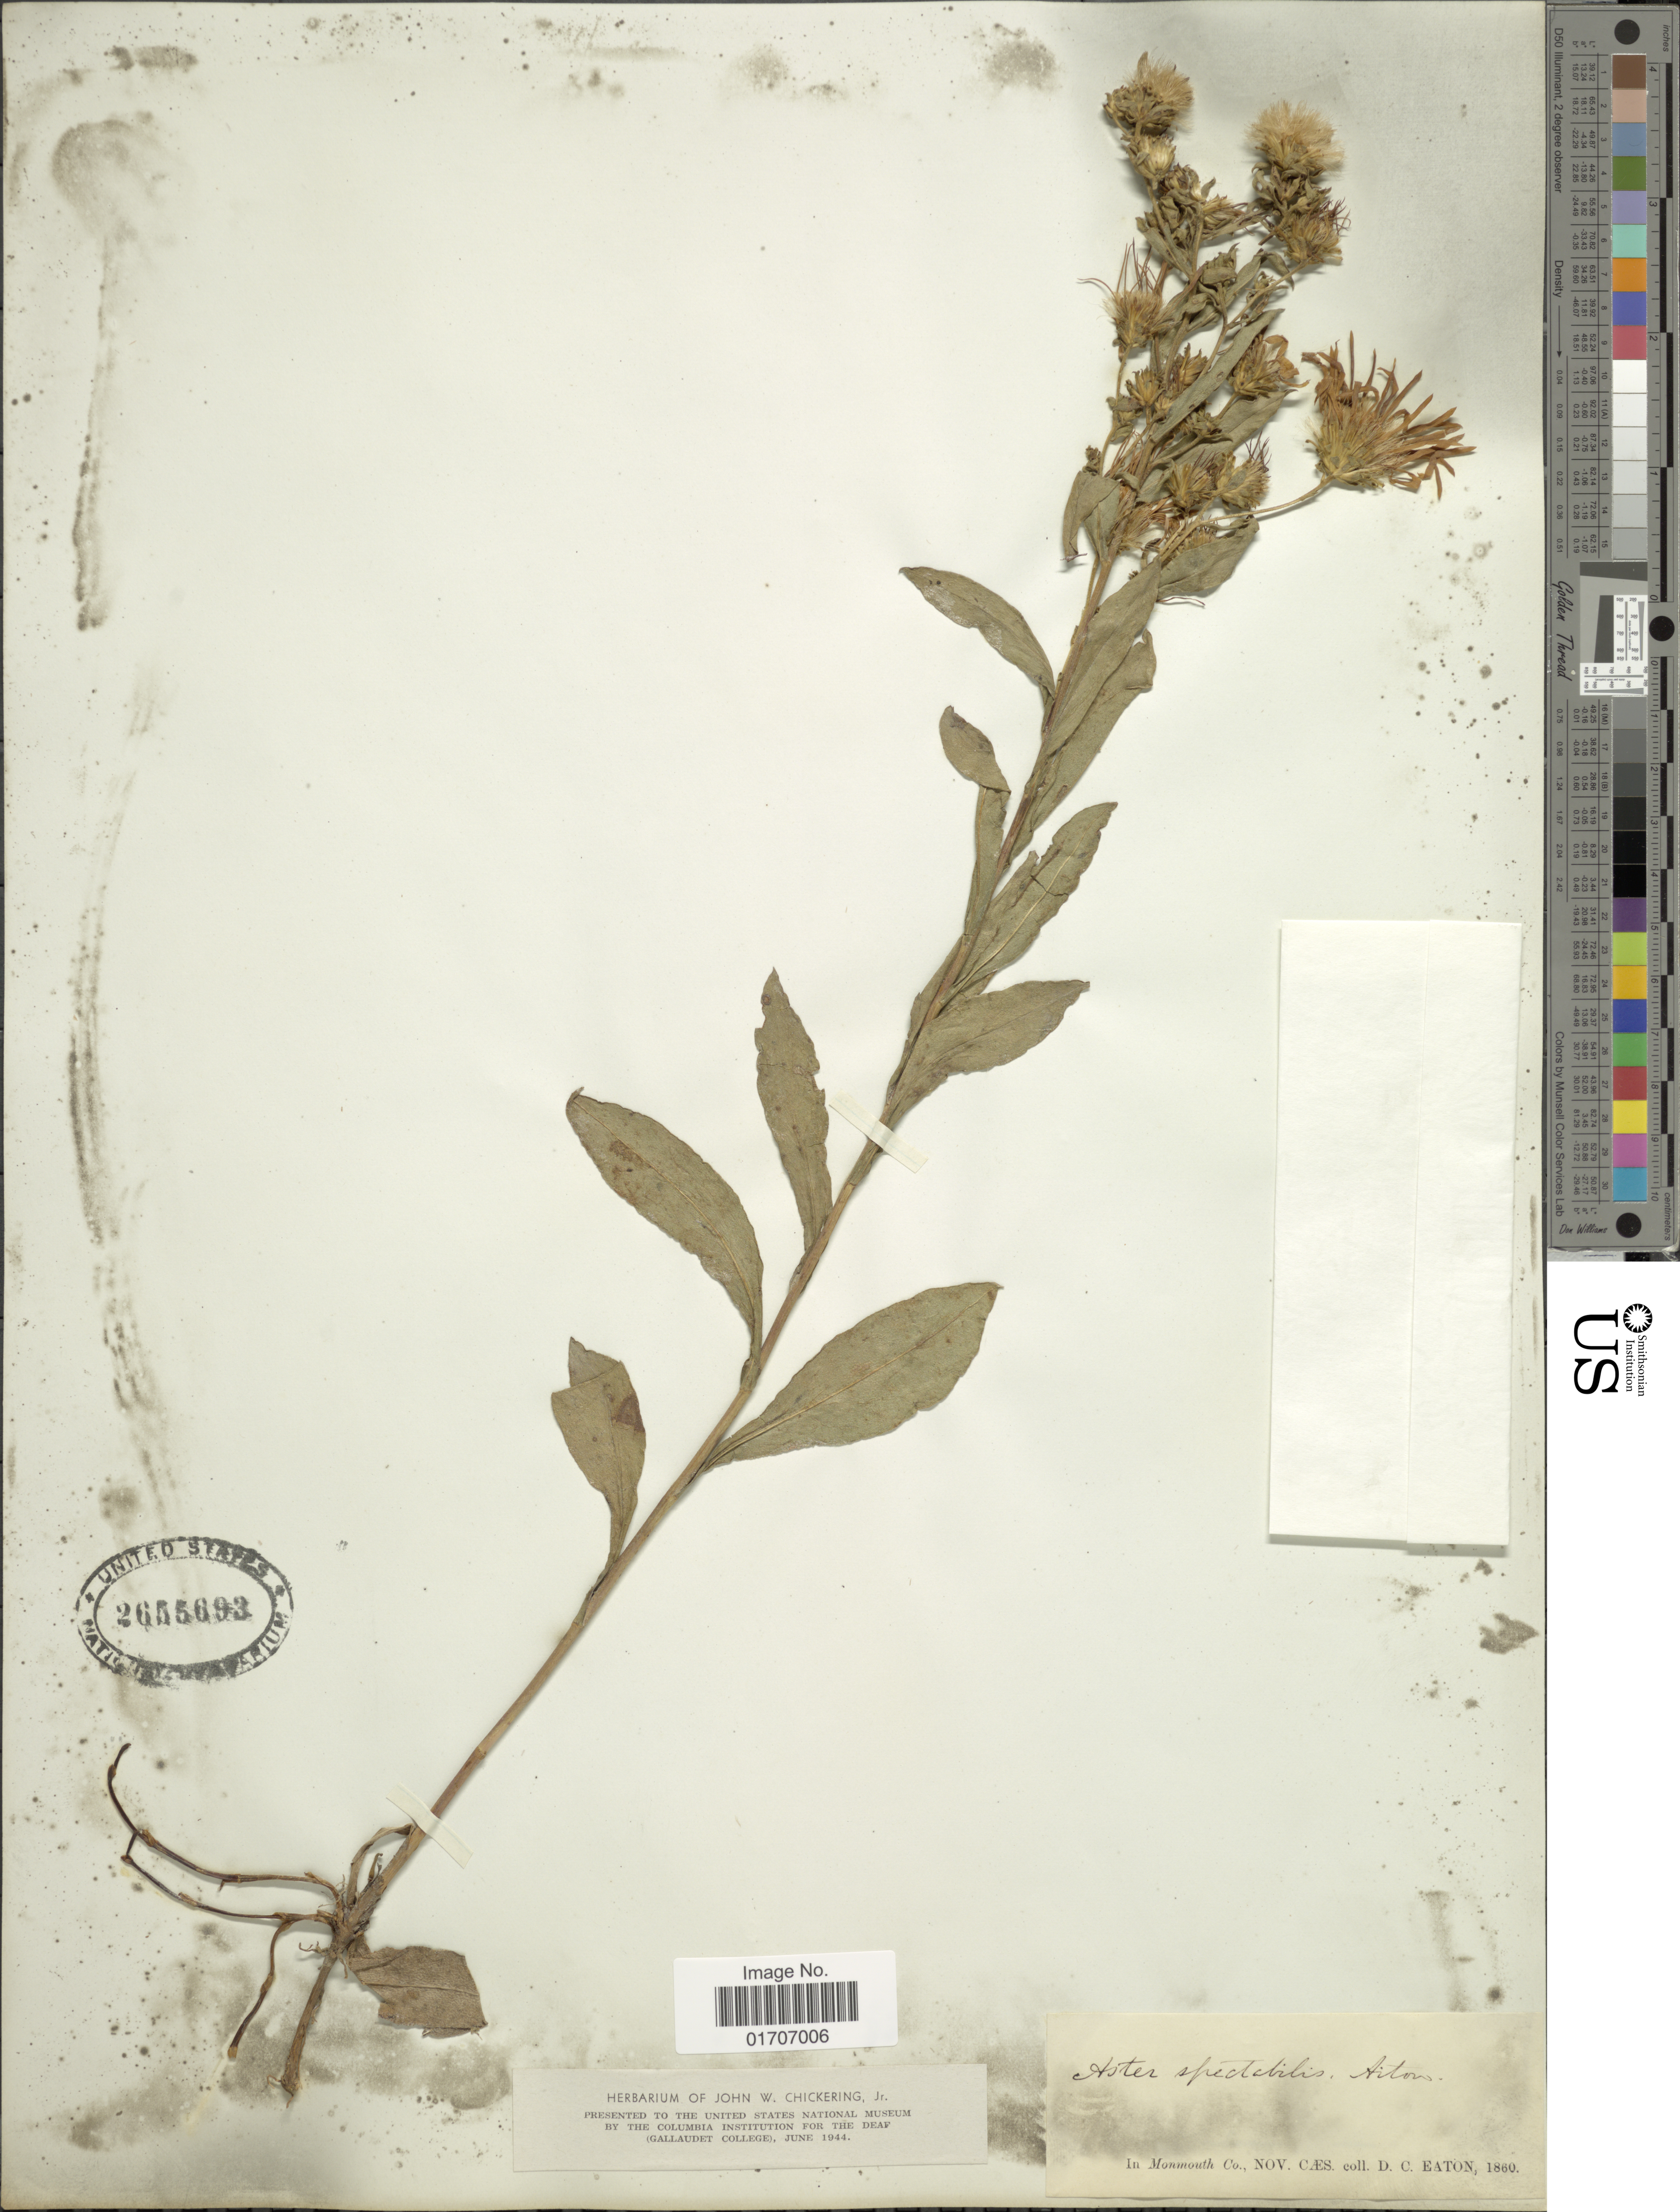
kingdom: Plantae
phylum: Tracheophyta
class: Magnoliopsida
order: Asterales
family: Asteraceae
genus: Eurybia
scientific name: Eurybia spectabilis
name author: (Aiton) G.L. Nesom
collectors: D. Eaton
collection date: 1860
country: United States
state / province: New Jersey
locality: In Monmouth Co., Nov. Cæs.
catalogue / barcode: US 2655693